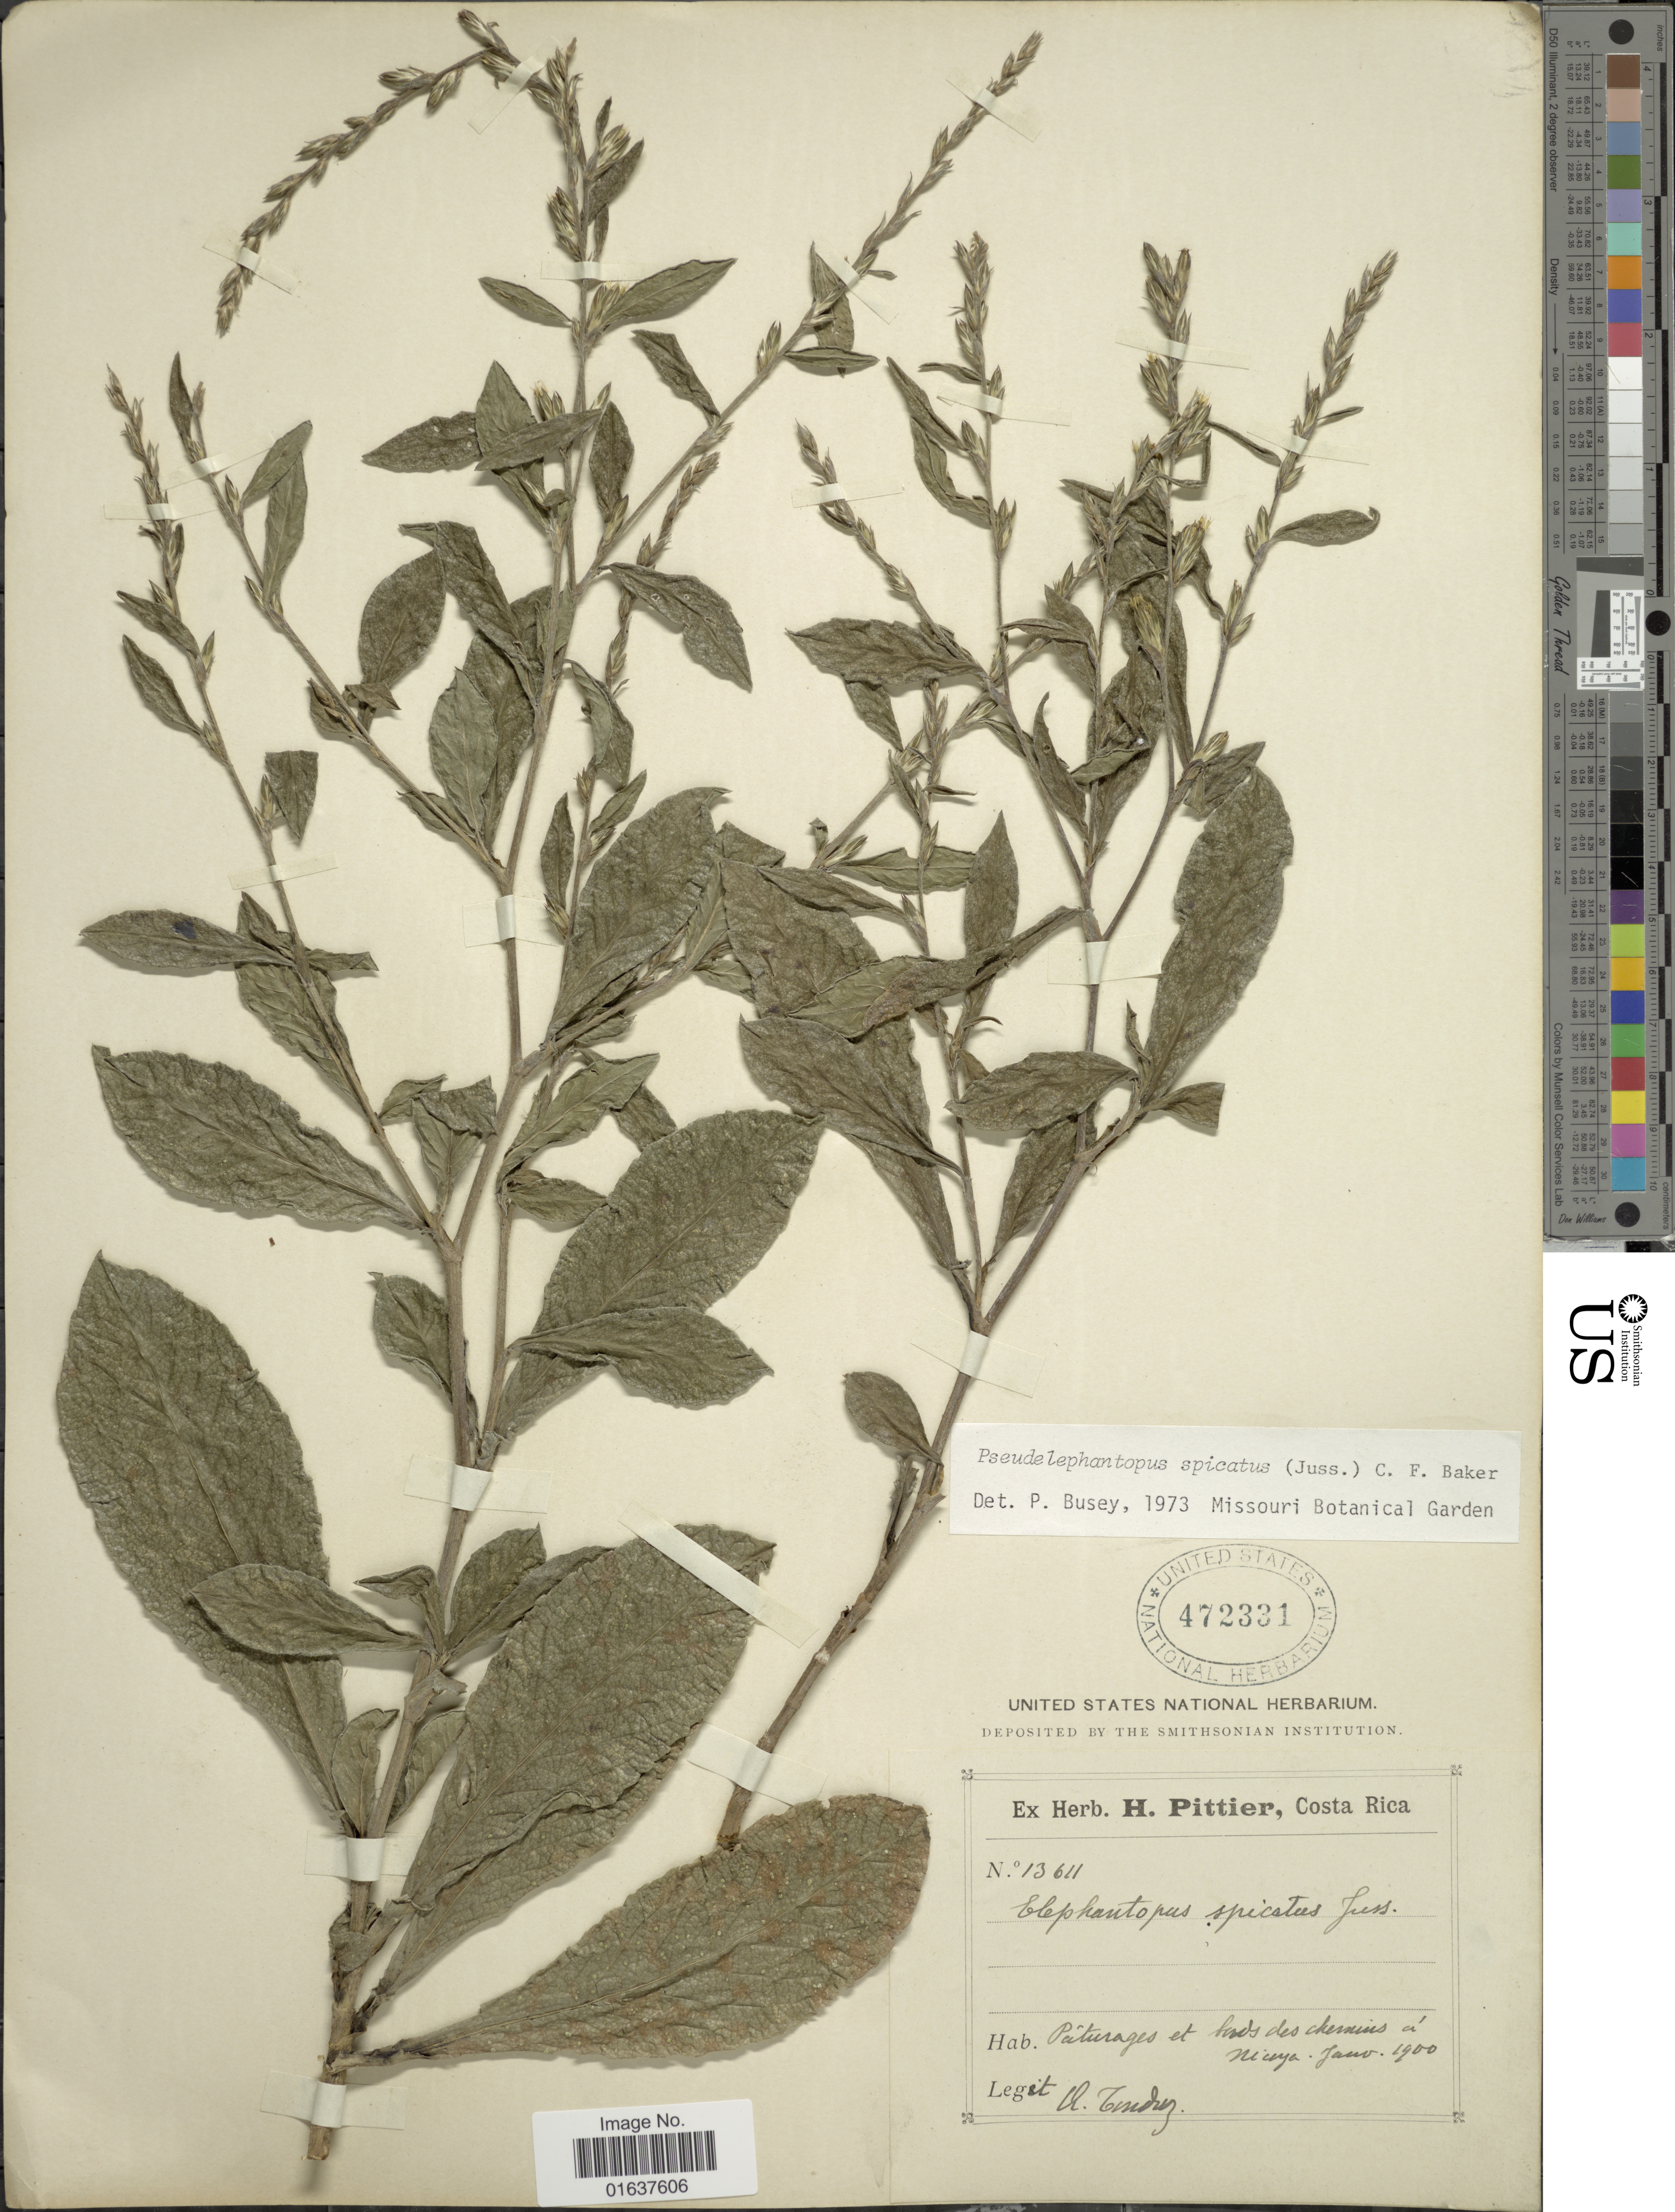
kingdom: Plantae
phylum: Tracheophyta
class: Magnoliopsida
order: Asterales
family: Asteraceae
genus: Pseudelephantopus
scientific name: Pseudelephantopus spicatus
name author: (Juss. ex Aubl.) C.F. Baker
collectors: A. Tonduz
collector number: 13611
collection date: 1900-01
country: Costa Rica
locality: Paturages et dios des chermis a Nicaya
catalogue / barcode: US 472331